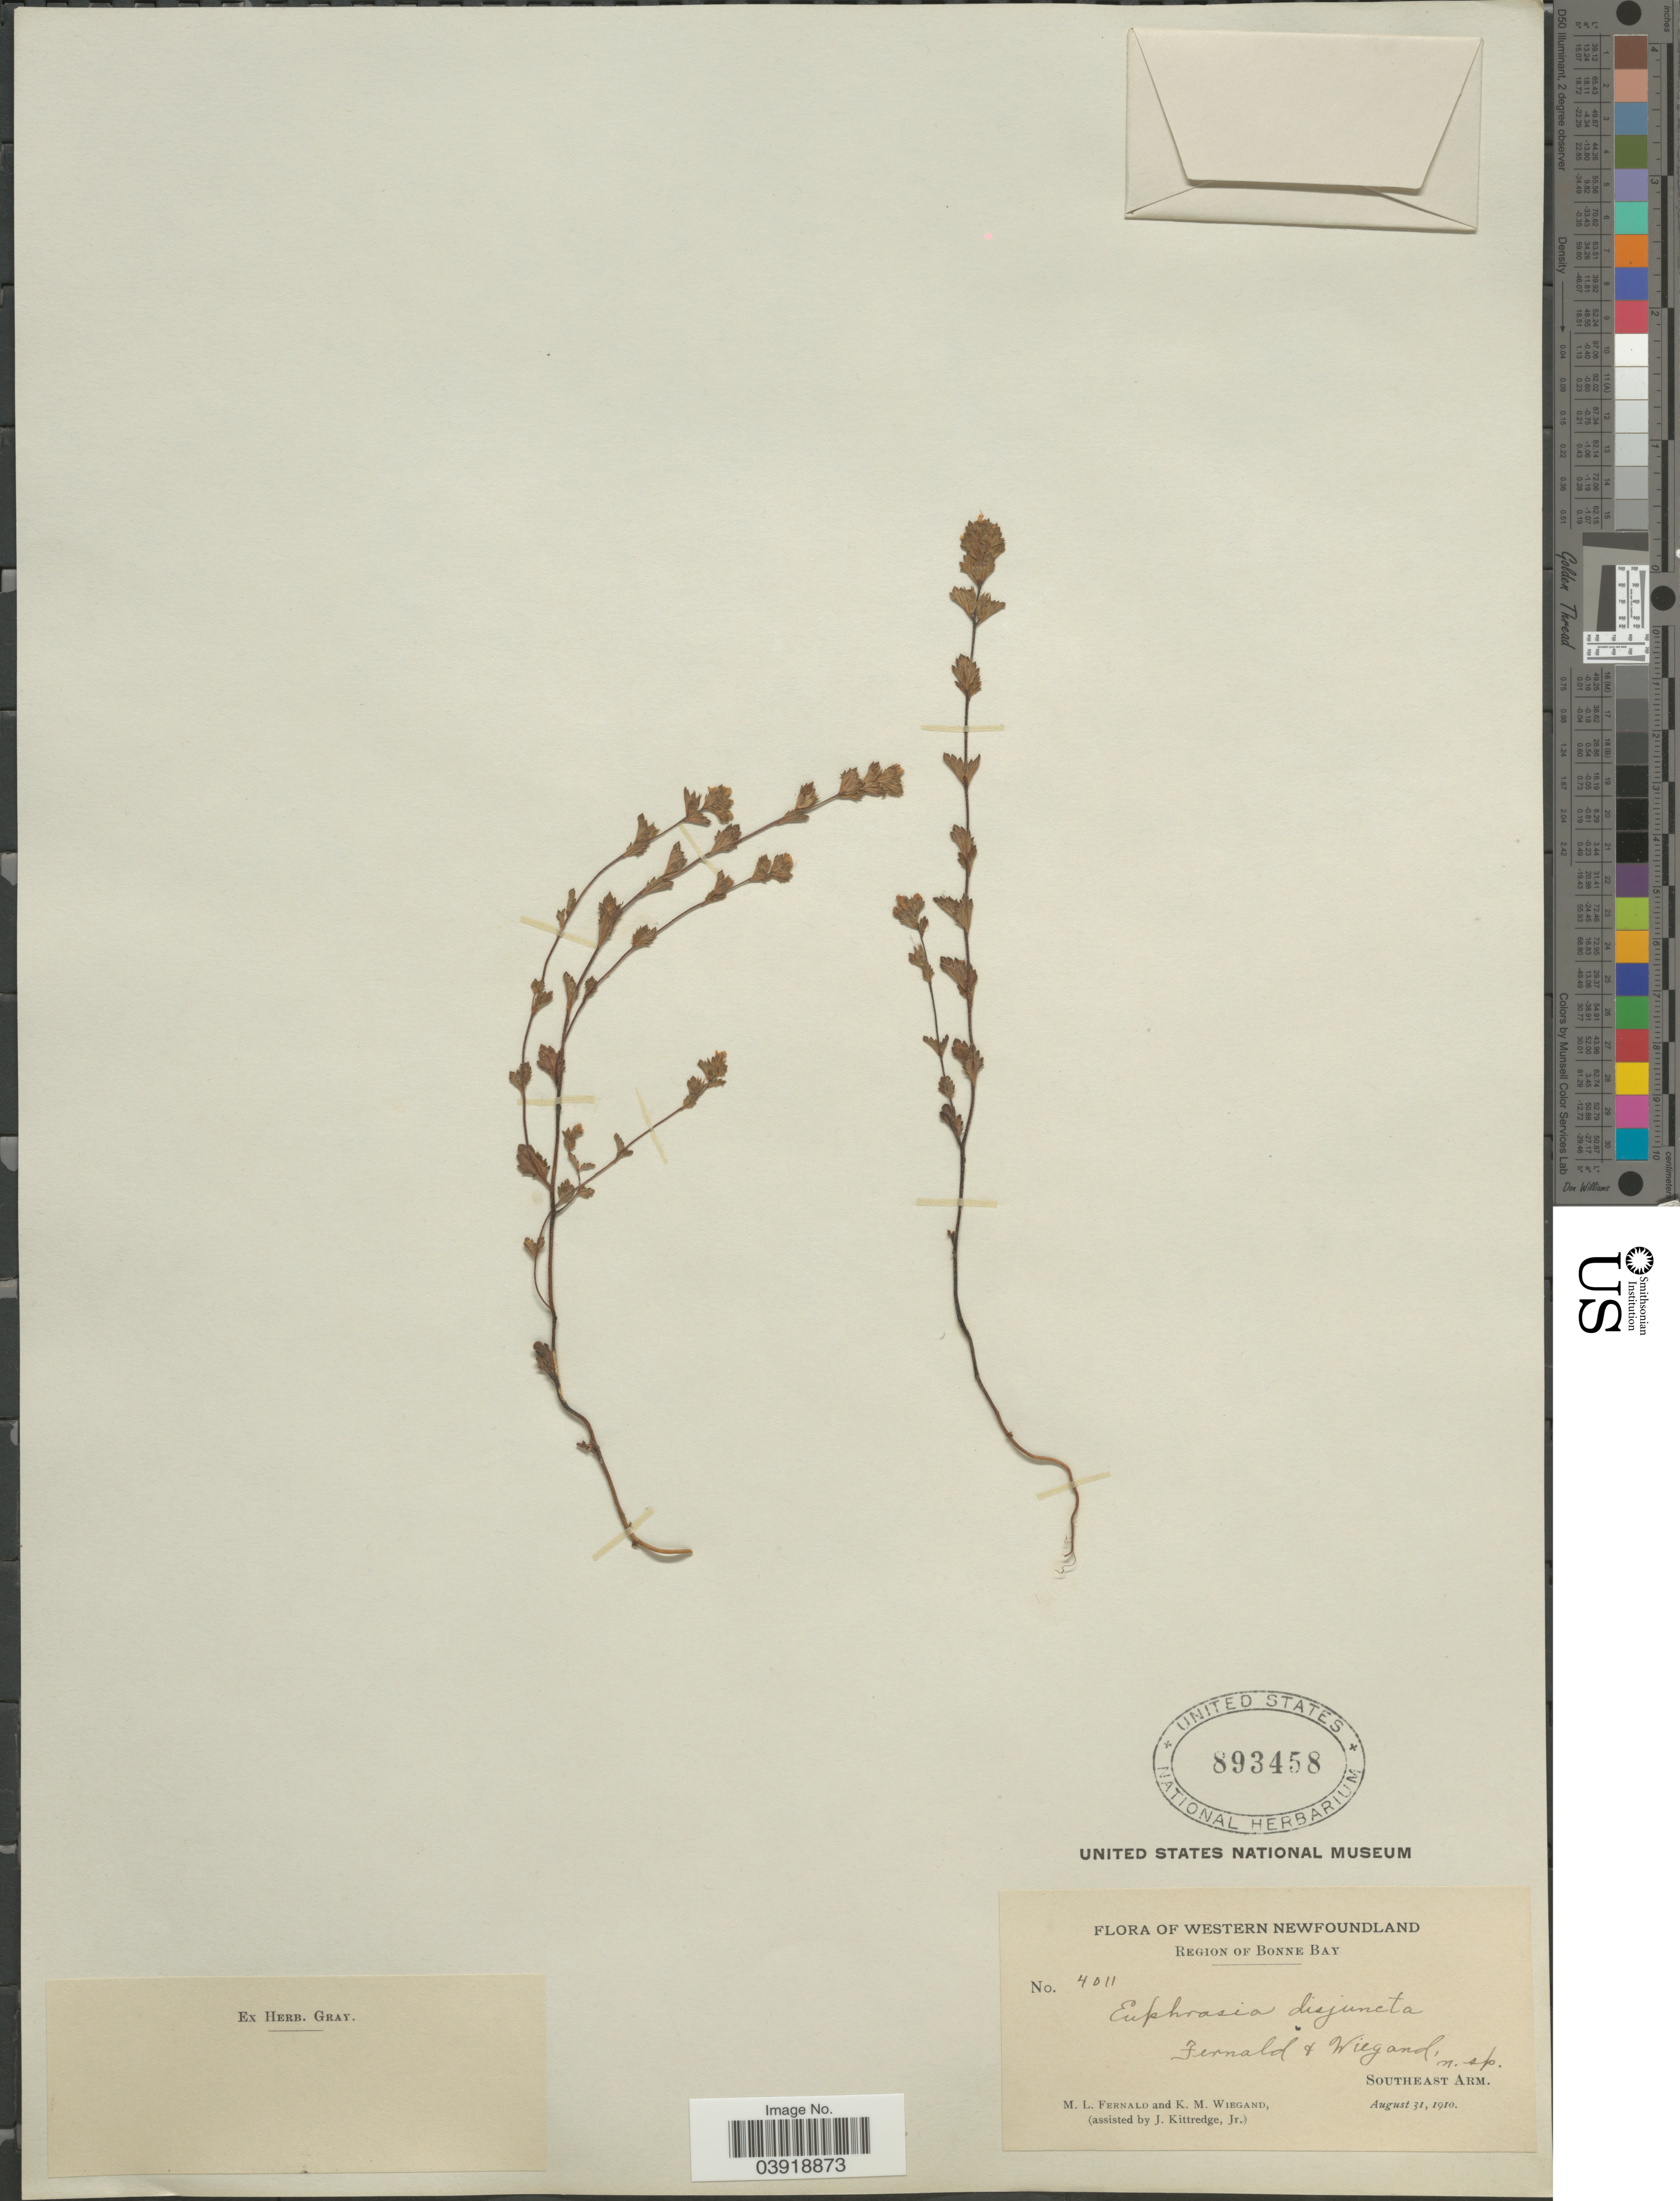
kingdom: Plantae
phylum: Tracheophyta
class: Magnoliopsida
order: Lamiales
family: Orobanchaceae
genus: Euphrasia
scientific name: Euphrasia disjuncta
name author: Fernald & Wiegand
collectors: M. L. Fernald, K. M. Wiegand & J. Kittredge Jr.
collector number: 4011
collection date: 1910-08-31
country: Canada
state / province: Newfoundland and Labrador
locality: Western Newfoundland. Region of Bonne Bay. Southeast Arm.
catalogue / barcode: US 893458